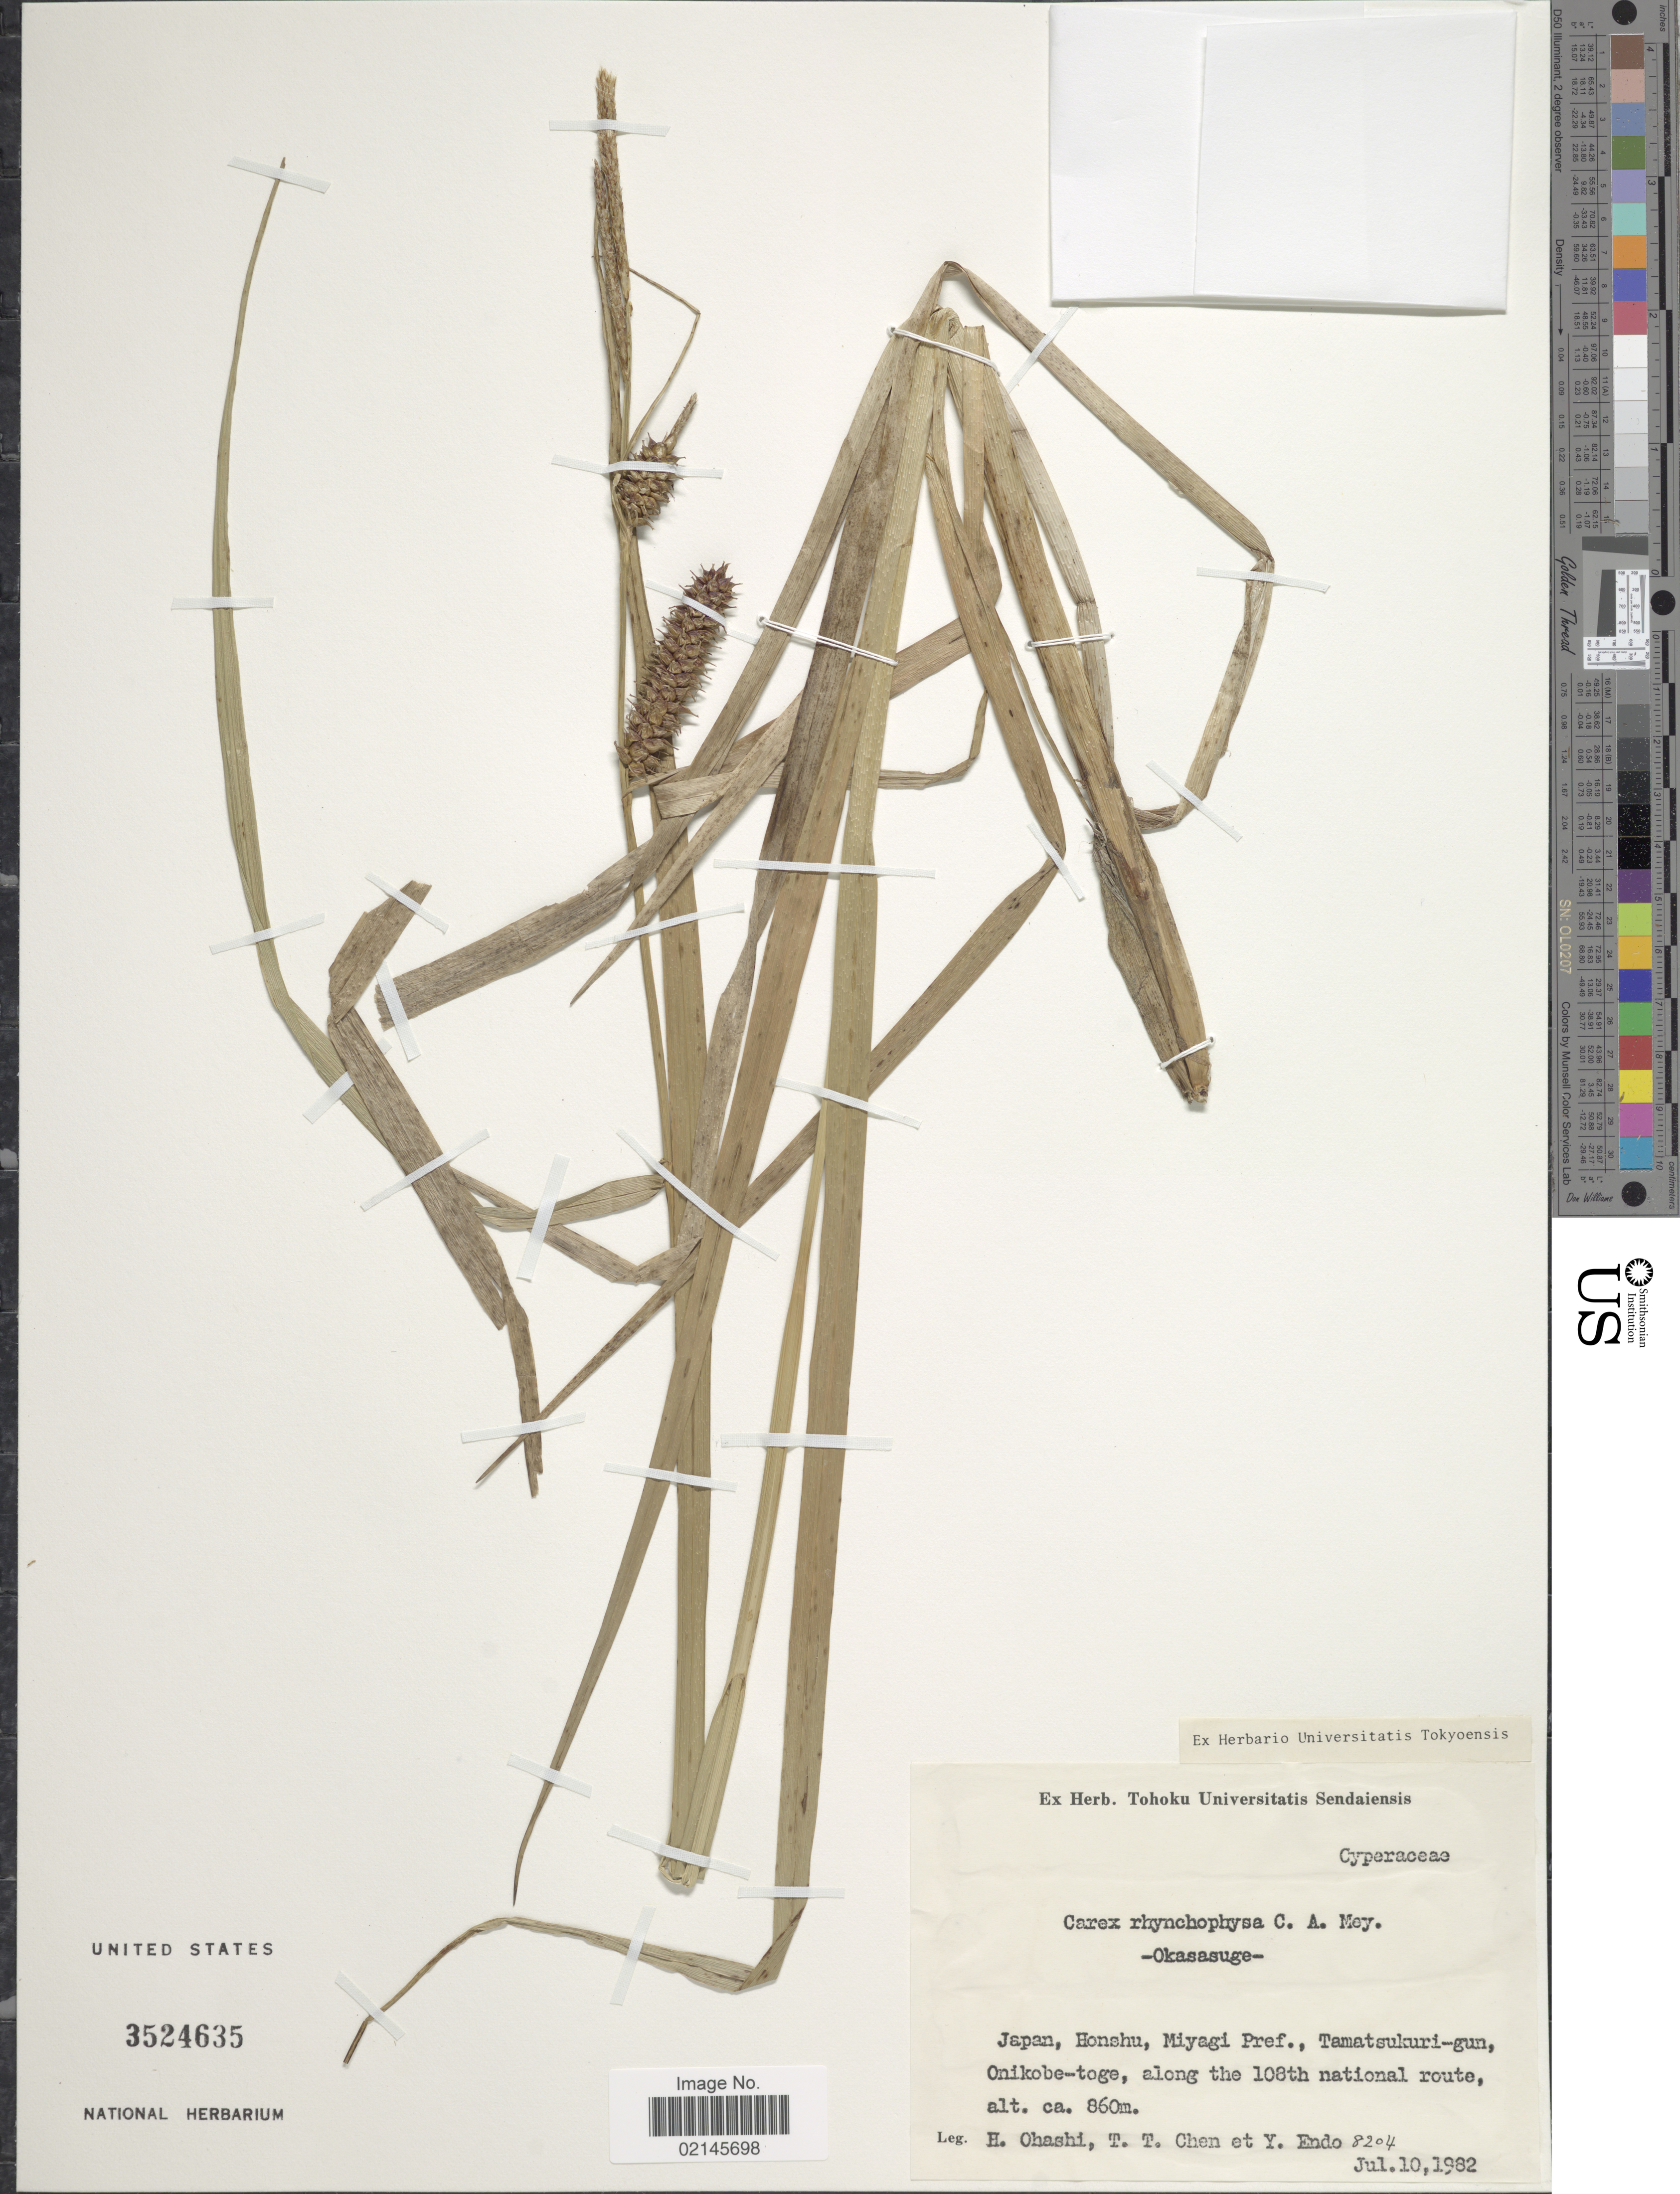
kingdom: Plantae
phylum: Tracheophyta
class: Liliopsida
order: Poales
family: Cyperaceae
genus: Carex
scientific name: Carex utriculata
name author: Boott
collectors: H. Ohashi, T. T. Chen & Y. Endo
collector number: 8204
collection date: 1982-07-10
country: Japan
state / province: Miyagi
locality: Honshu, Miyagi-Pref., Tamatsukuri-gun-Onikobe-toge, along the 108th national route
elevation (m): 860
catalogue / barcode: US 3524635